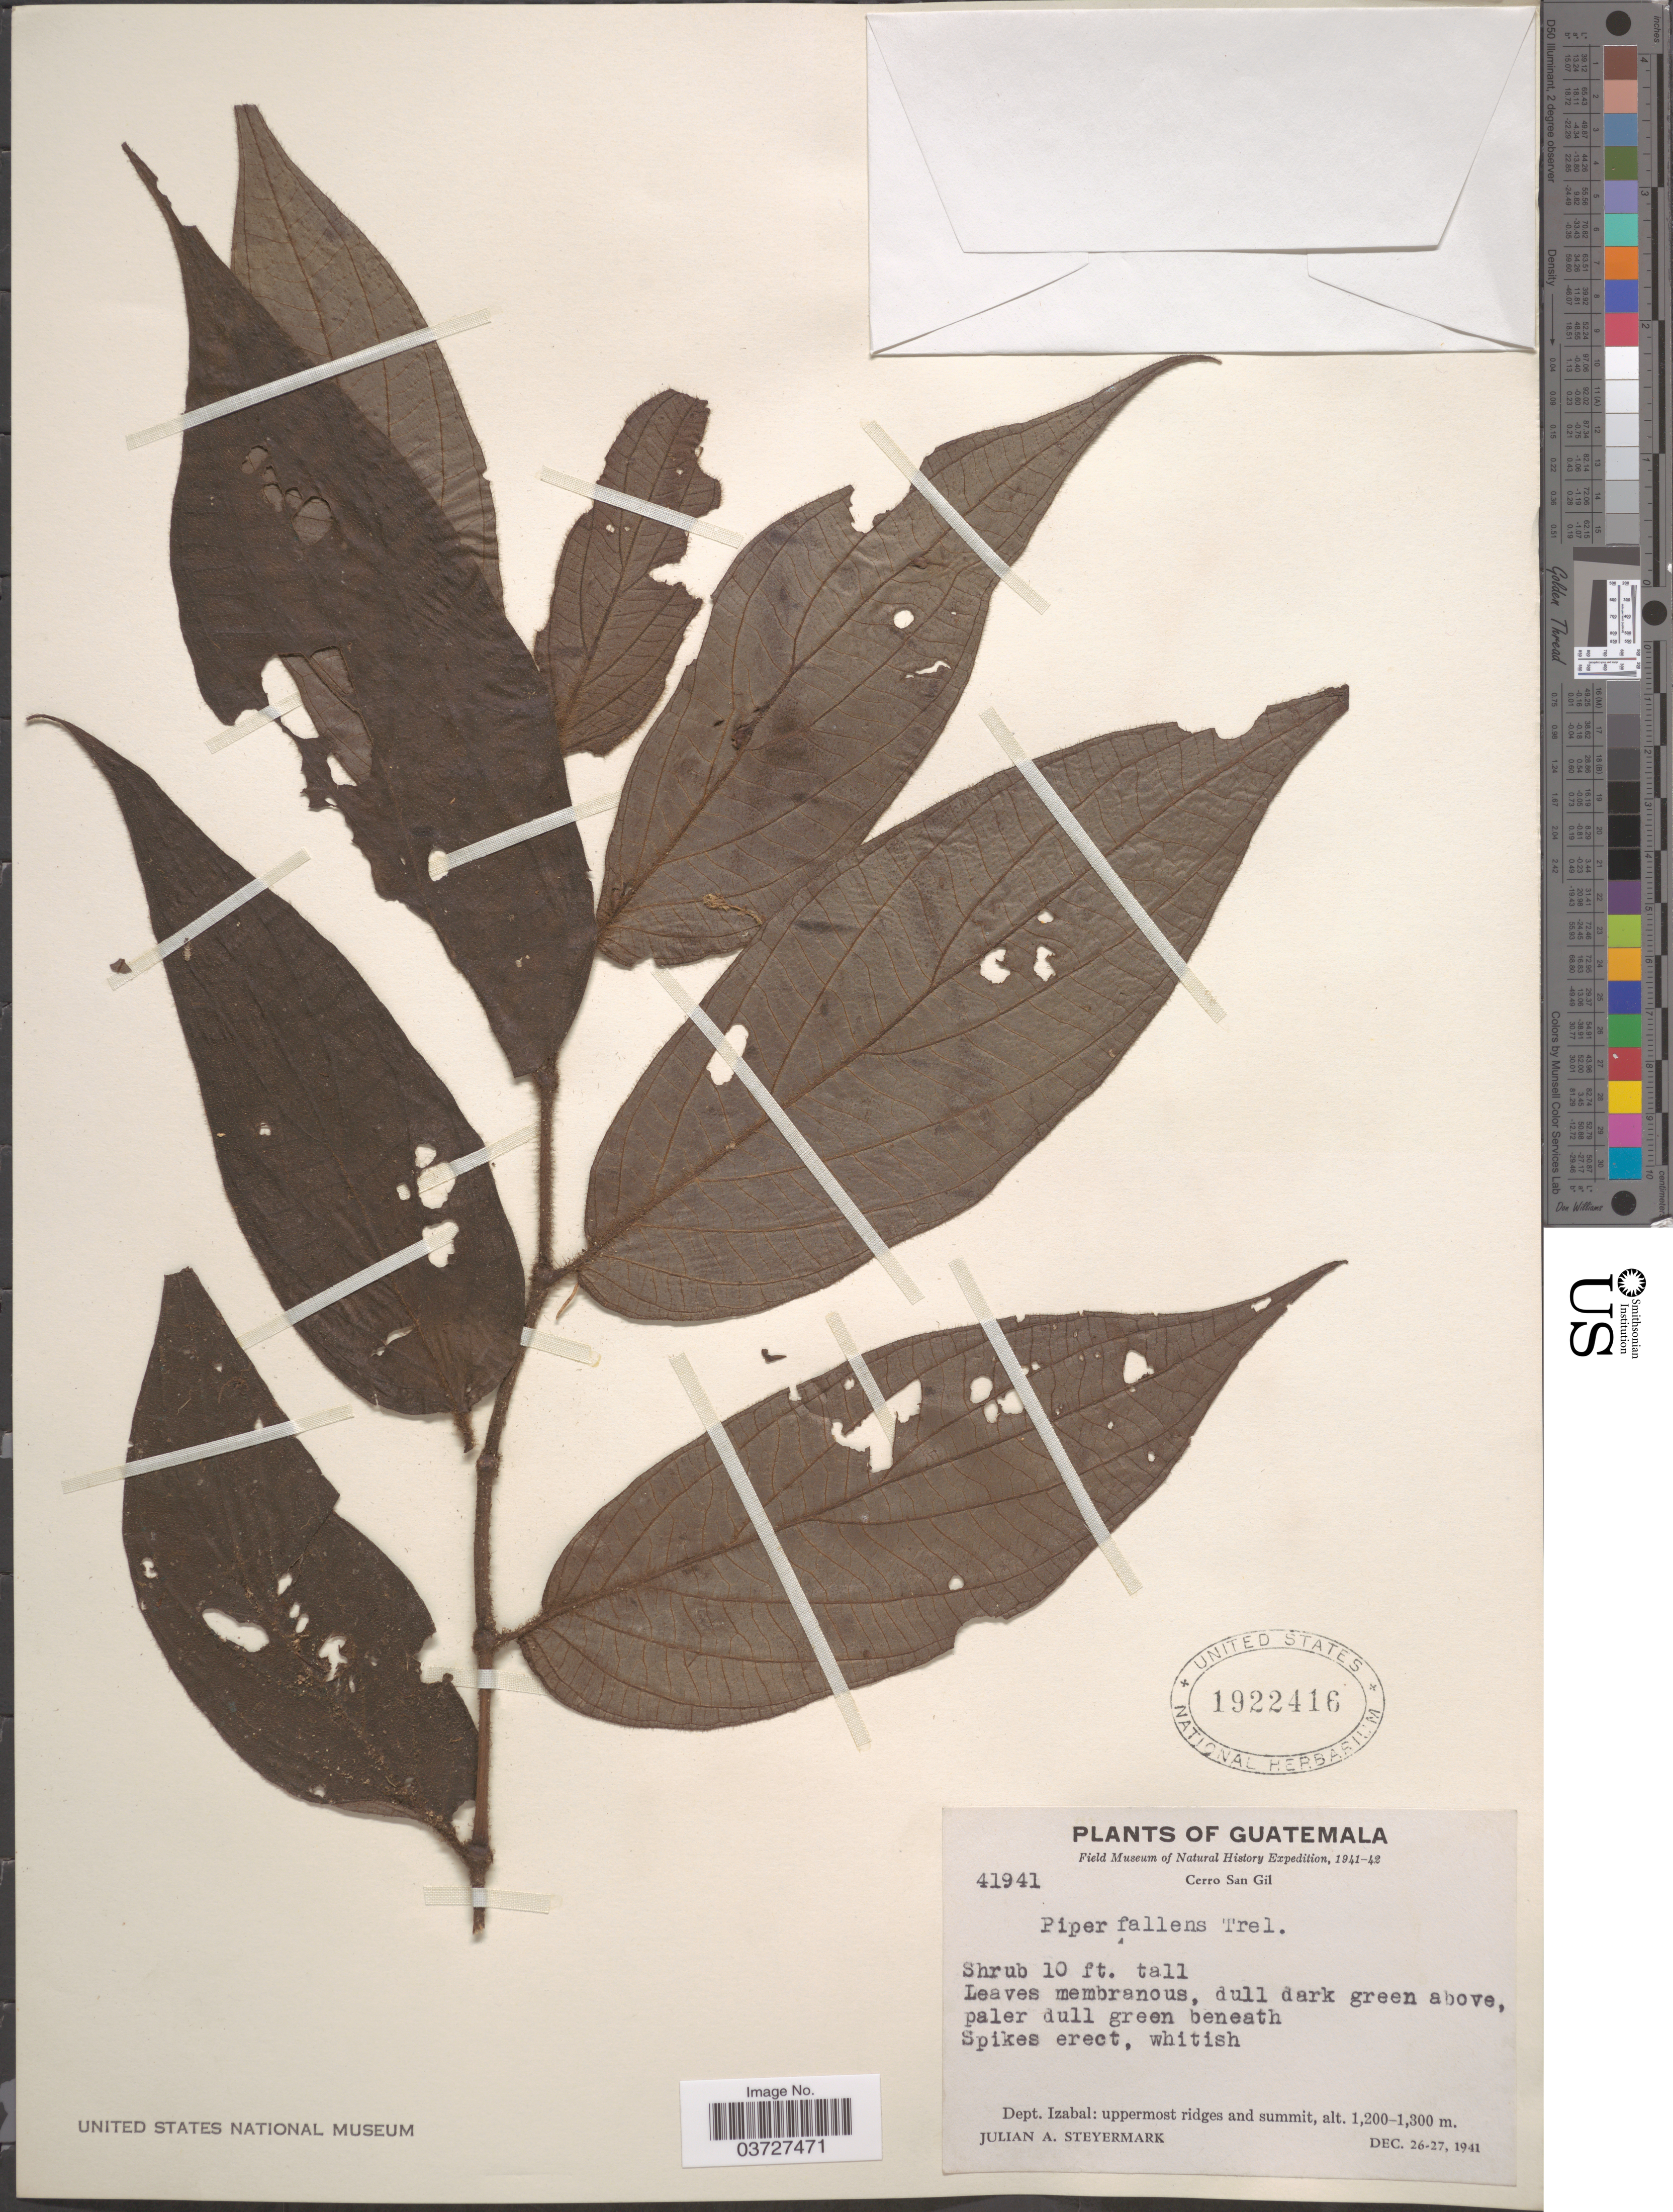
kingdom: Plantae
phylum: Tracheophyta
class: Magnoliopsida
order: Piperales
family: Piperaceae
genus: Piper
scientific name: Piper fallens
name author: Trel.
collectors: J. Steyermark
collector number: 41941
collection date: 1941-12-26/1941-12-27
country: Guatemala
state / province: Izabal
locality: Cerro San Gil. Dept. Izabal: uppermoist ridges and summit.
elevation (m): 1200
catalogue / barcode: US 1922416